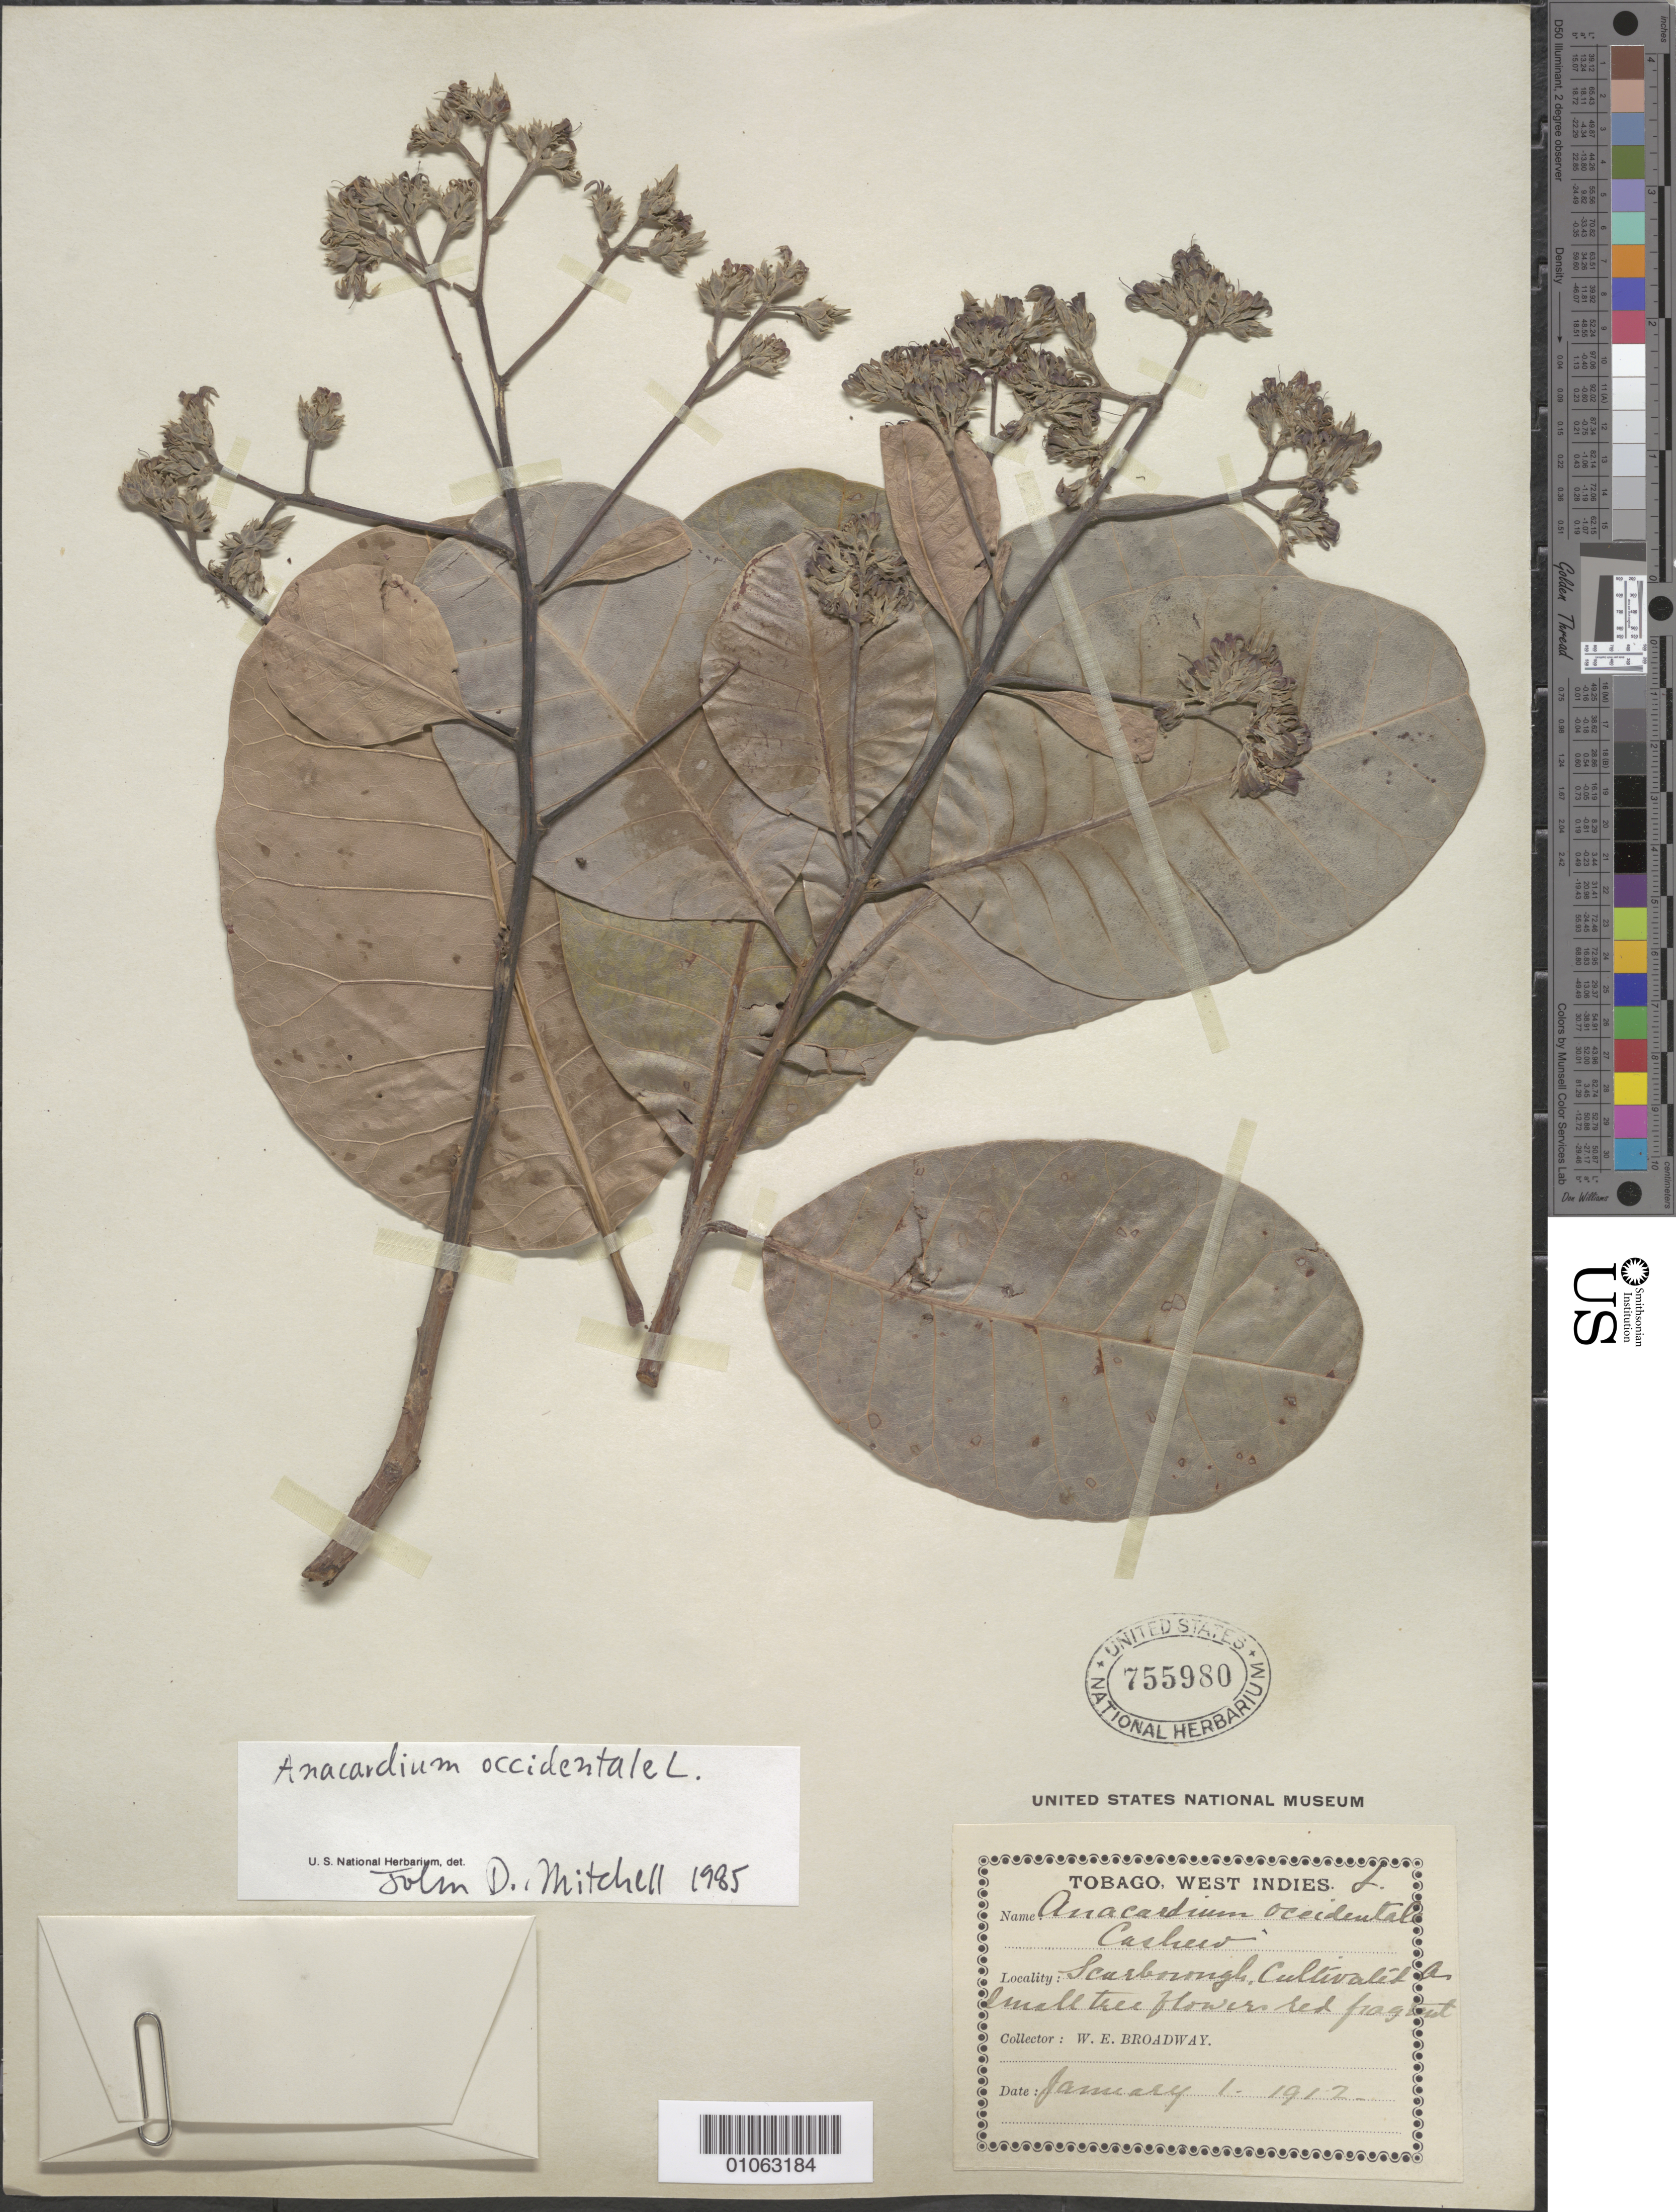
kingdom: Plantae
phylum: Tracheophyta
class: Magnoliopsida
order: Sapindales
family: Anacardiaceae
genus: Anacardium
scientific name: Anacardium occidentale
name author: L.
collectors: W. E. Broadway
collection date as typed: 01 Jan 1912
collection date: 1912-01-01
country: Trinidad and Tobago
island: Tobago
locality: Small tree, flower red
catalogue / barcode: US 755980